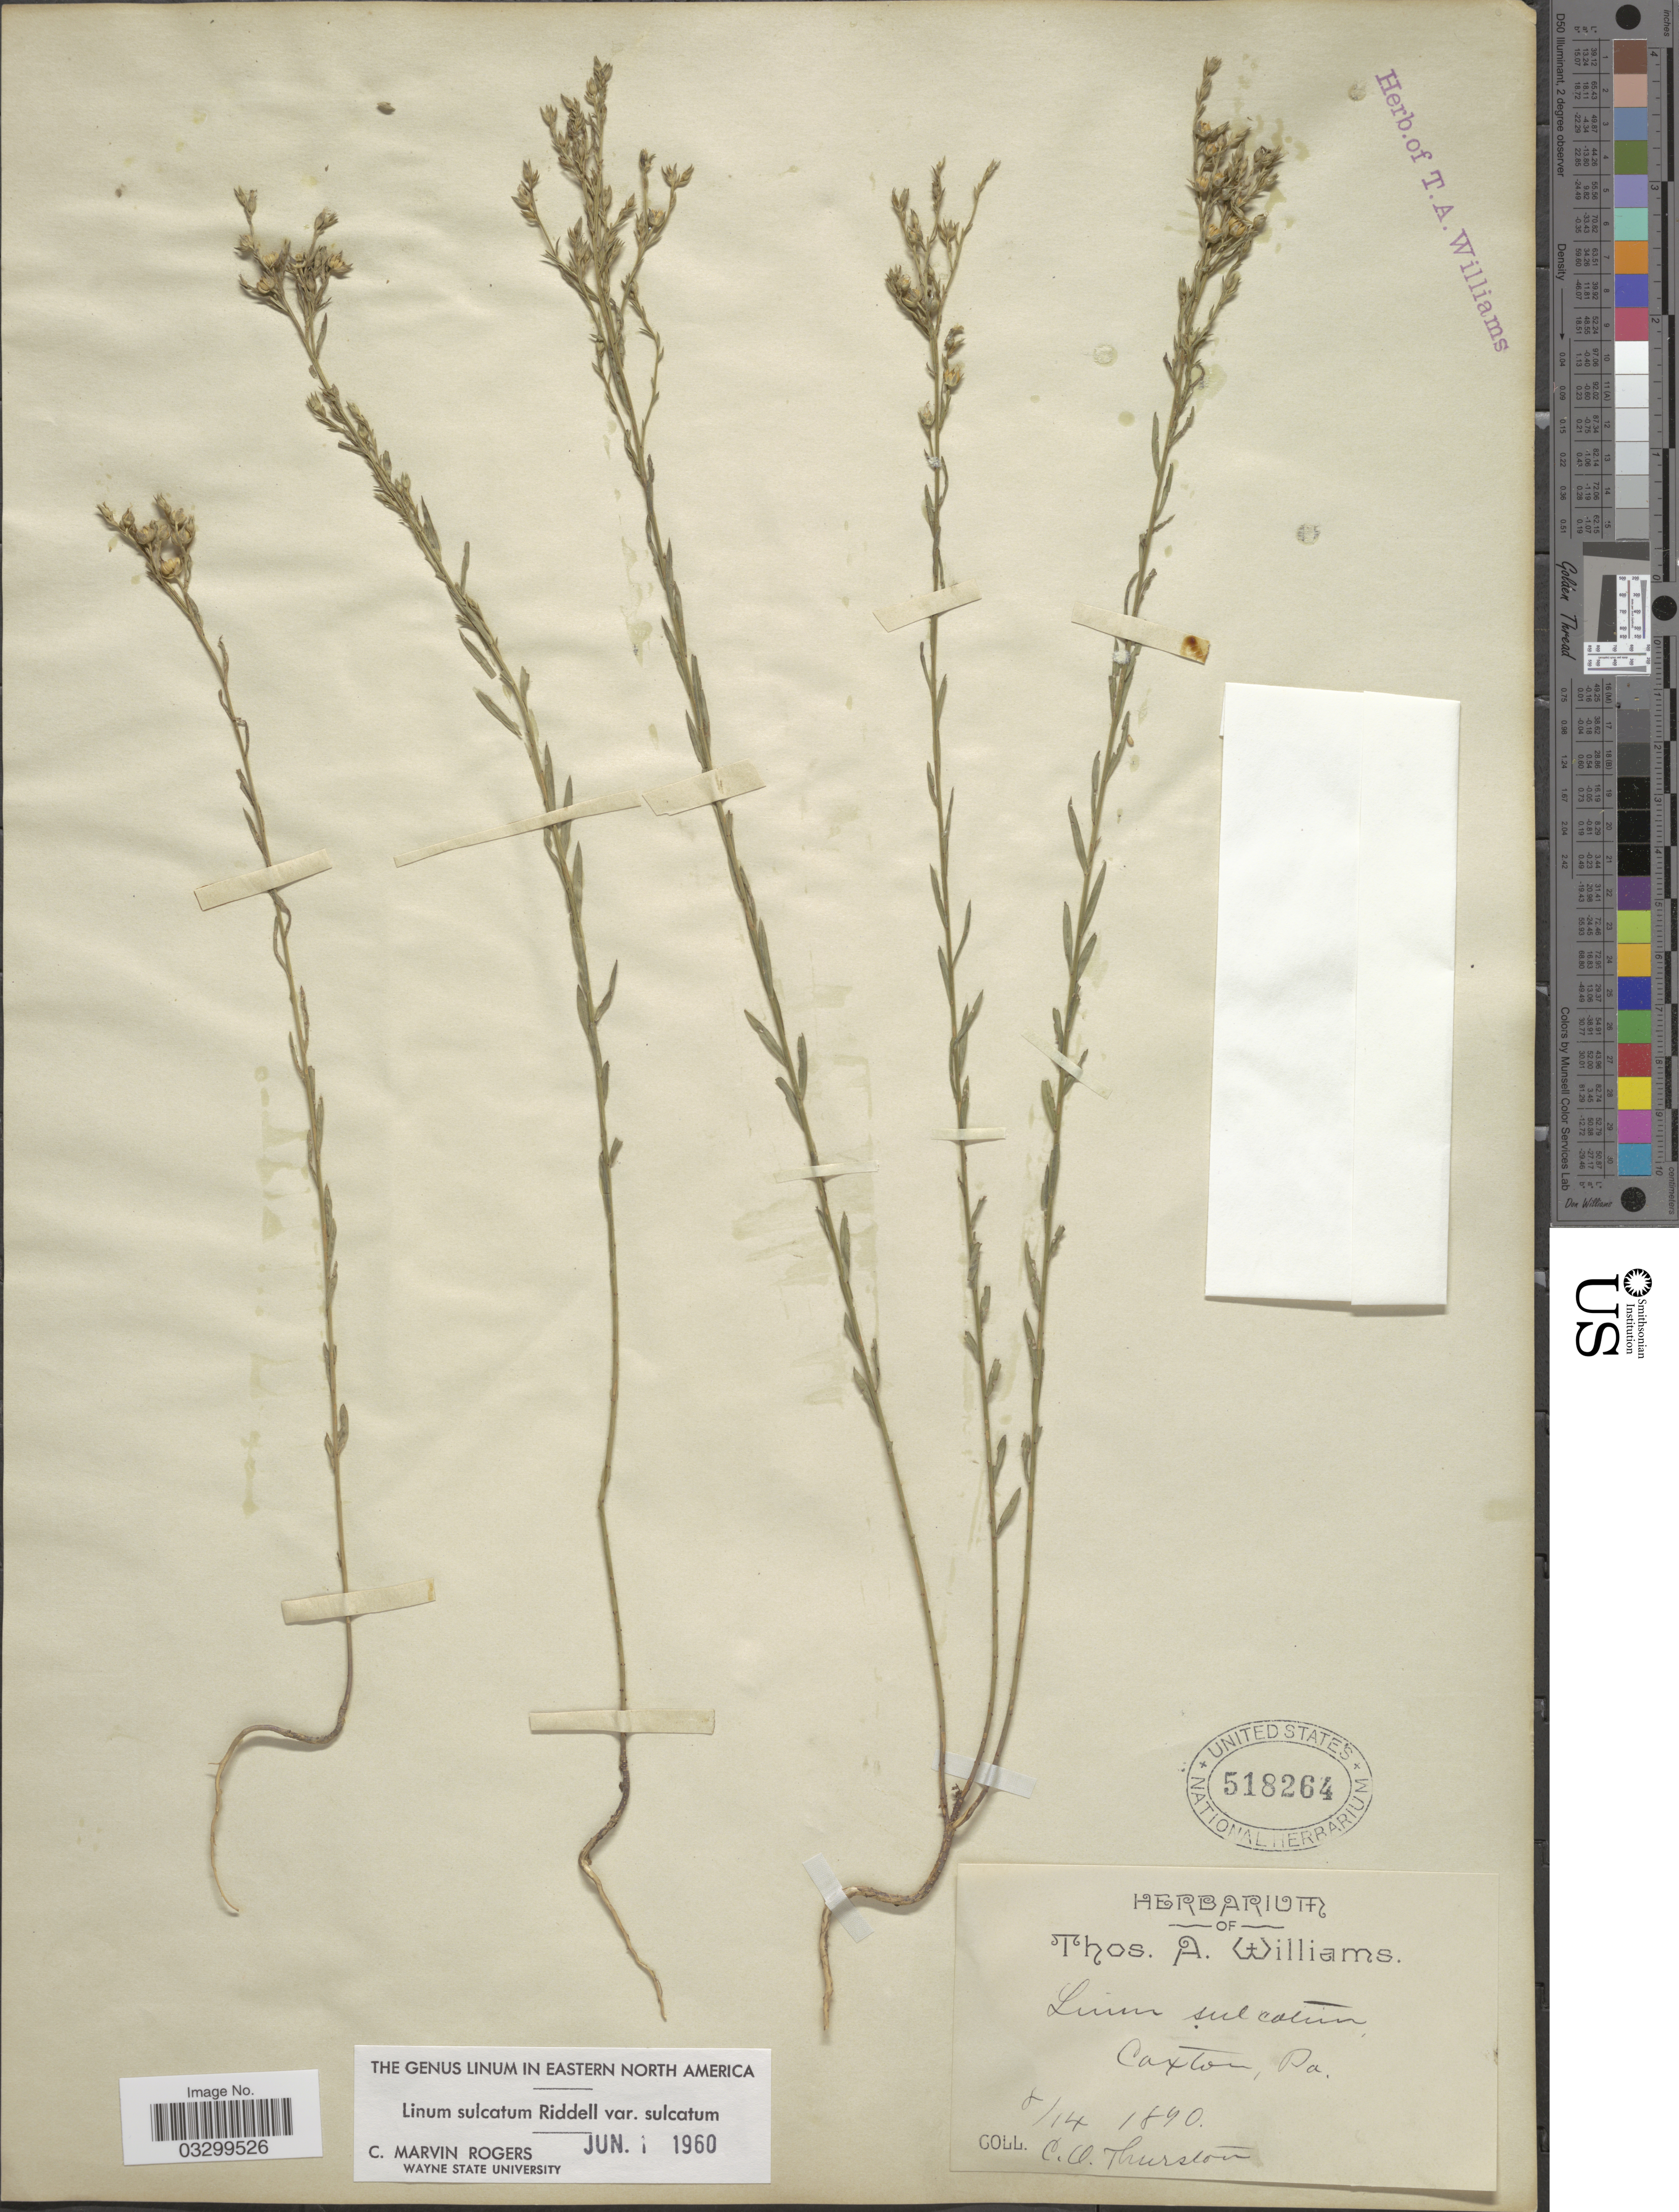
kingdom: Plantae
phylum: Tracheophyta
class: Magnoliopsida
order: Malpighiales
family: Linaceae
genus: Linum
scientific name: Linum sulcatum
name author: Riddell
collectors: C. Thurston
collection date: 1890-08-14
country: United States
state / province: Pennsylvania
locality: Coxton.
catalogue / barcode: US 518264